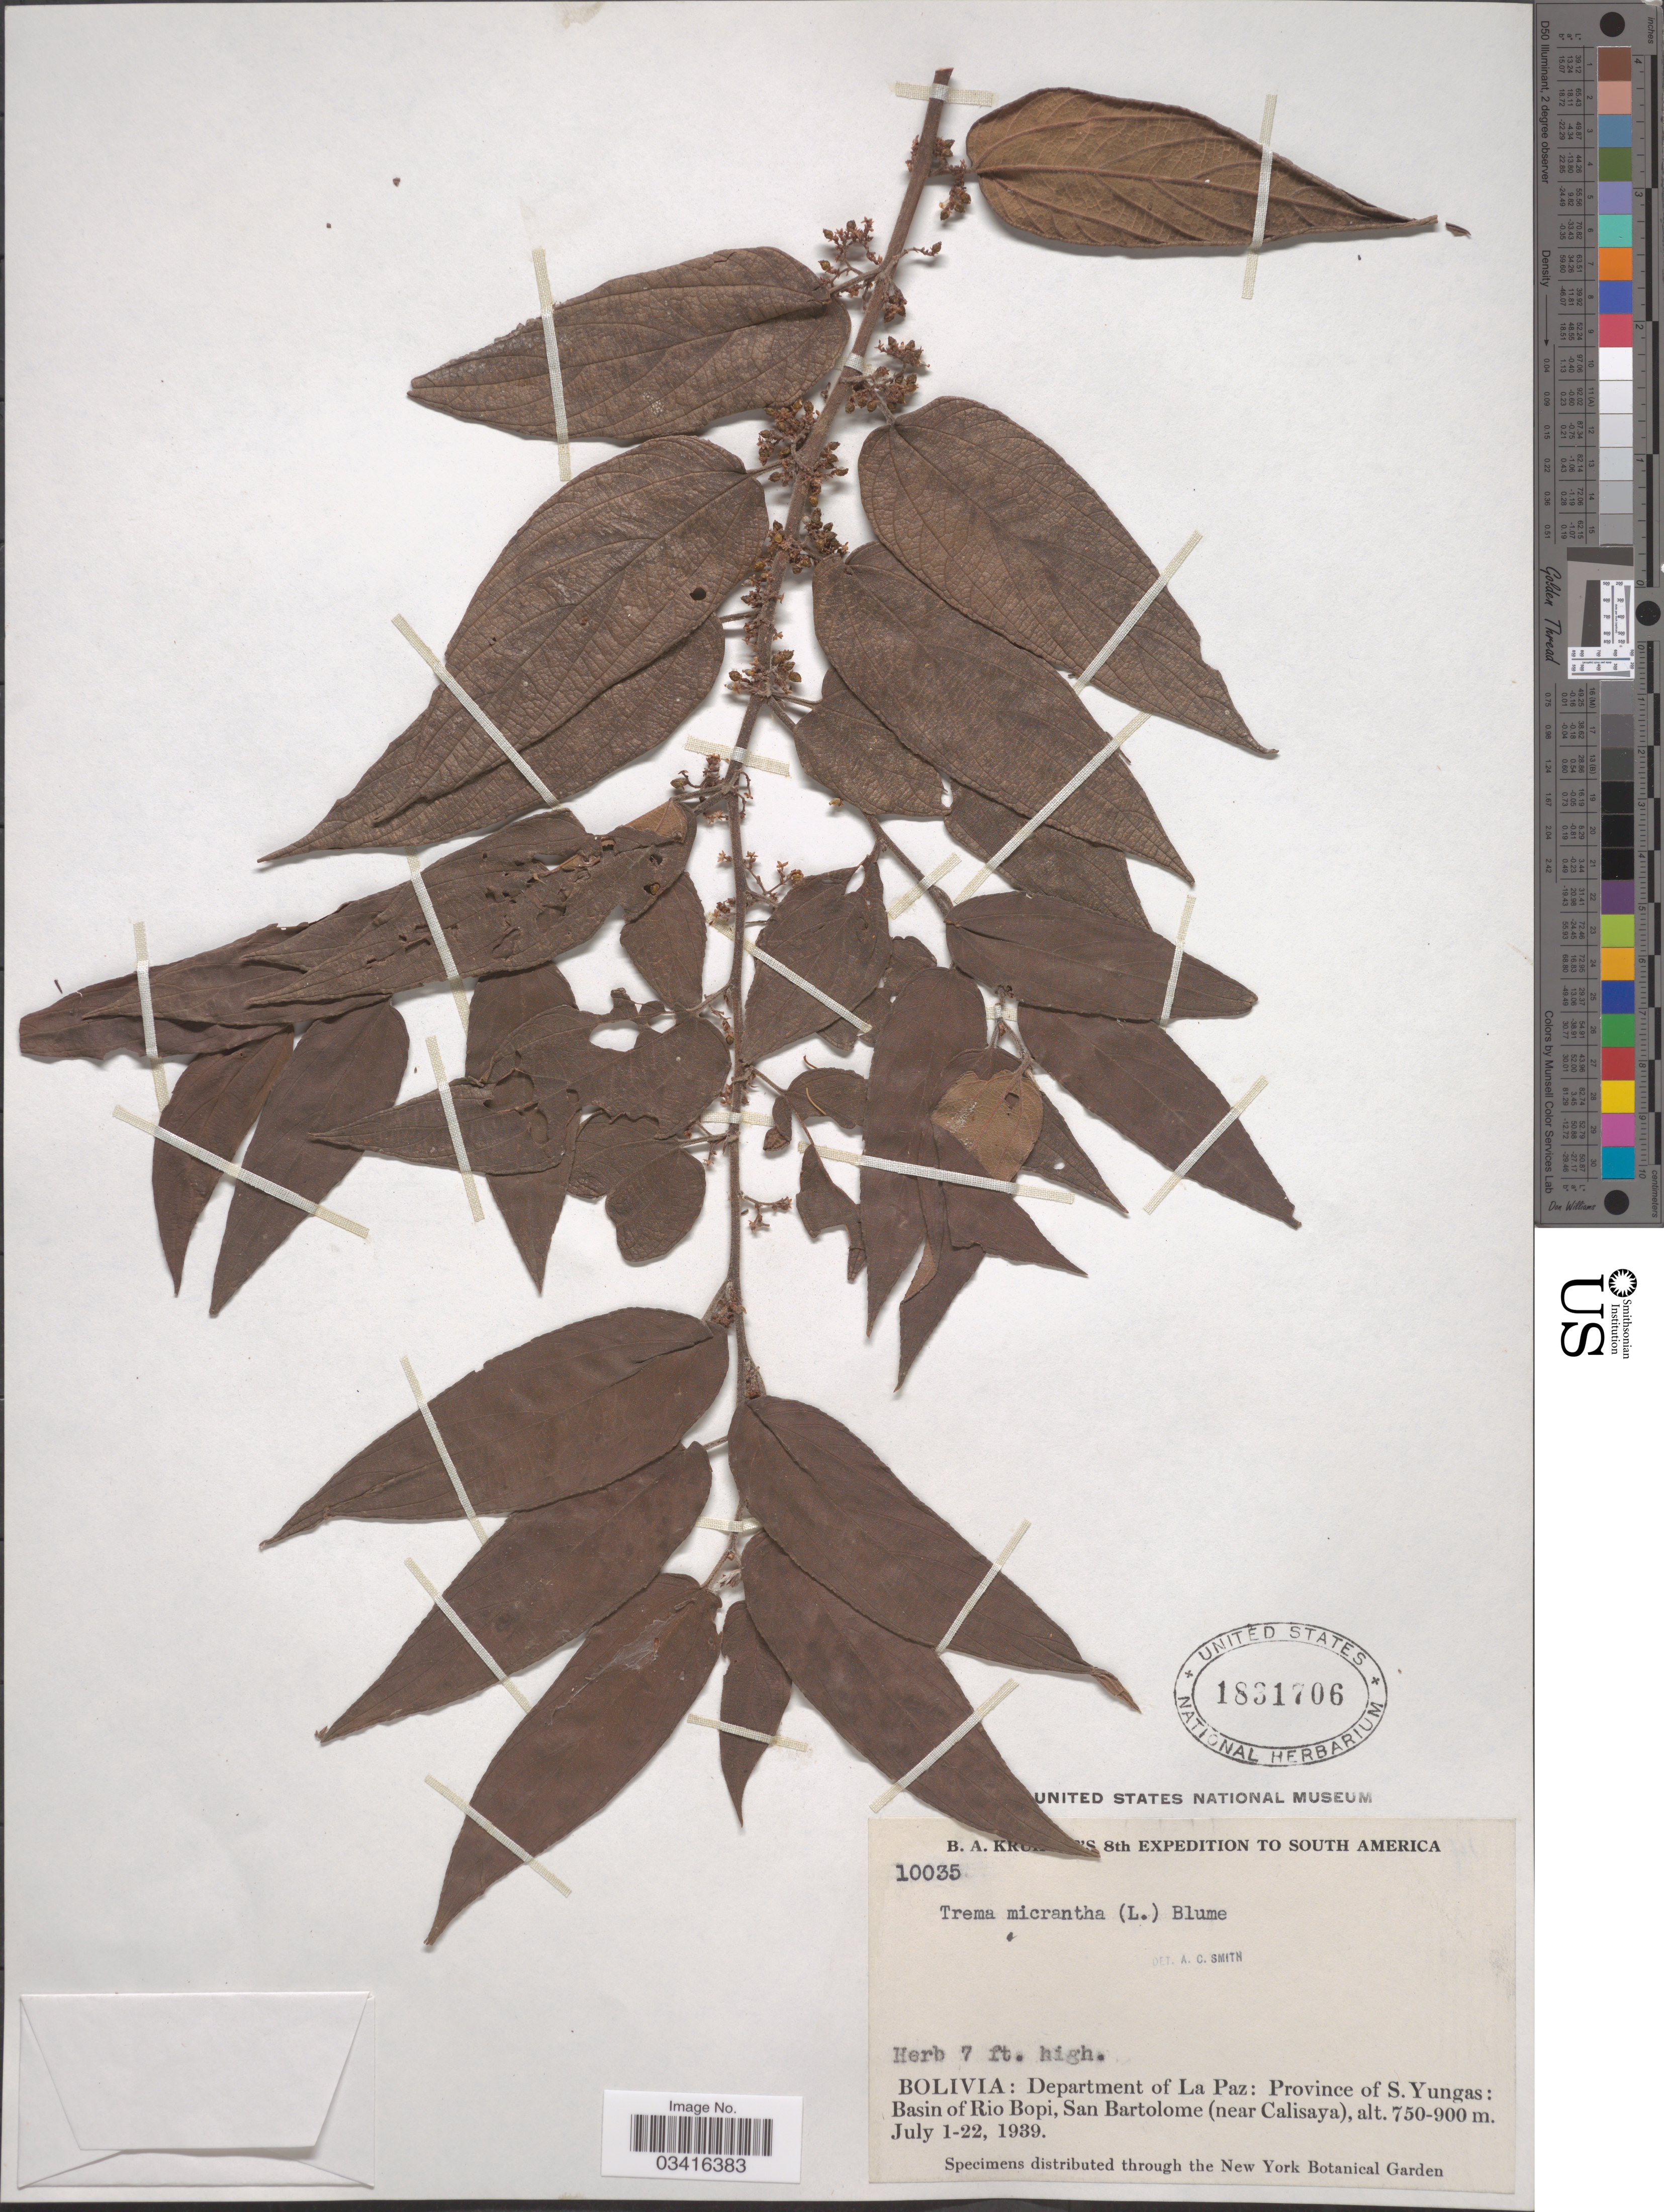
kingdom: Plantae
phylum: Tracheophyta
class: Magnoliopsida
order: Rosales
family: Cannabaceae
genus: Trema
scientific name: Trema micranthum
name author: (L.) Blume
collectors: B. A. Krukoff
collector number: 10035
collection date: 1939-07-01/1939-07-22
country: Bolivia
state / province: La Paz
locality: Department of La Paz: Province of S. Yungas: Basin of Rio Bopi, San Bartolome (near Calisaya).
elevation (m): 750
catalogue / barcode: US 1831706